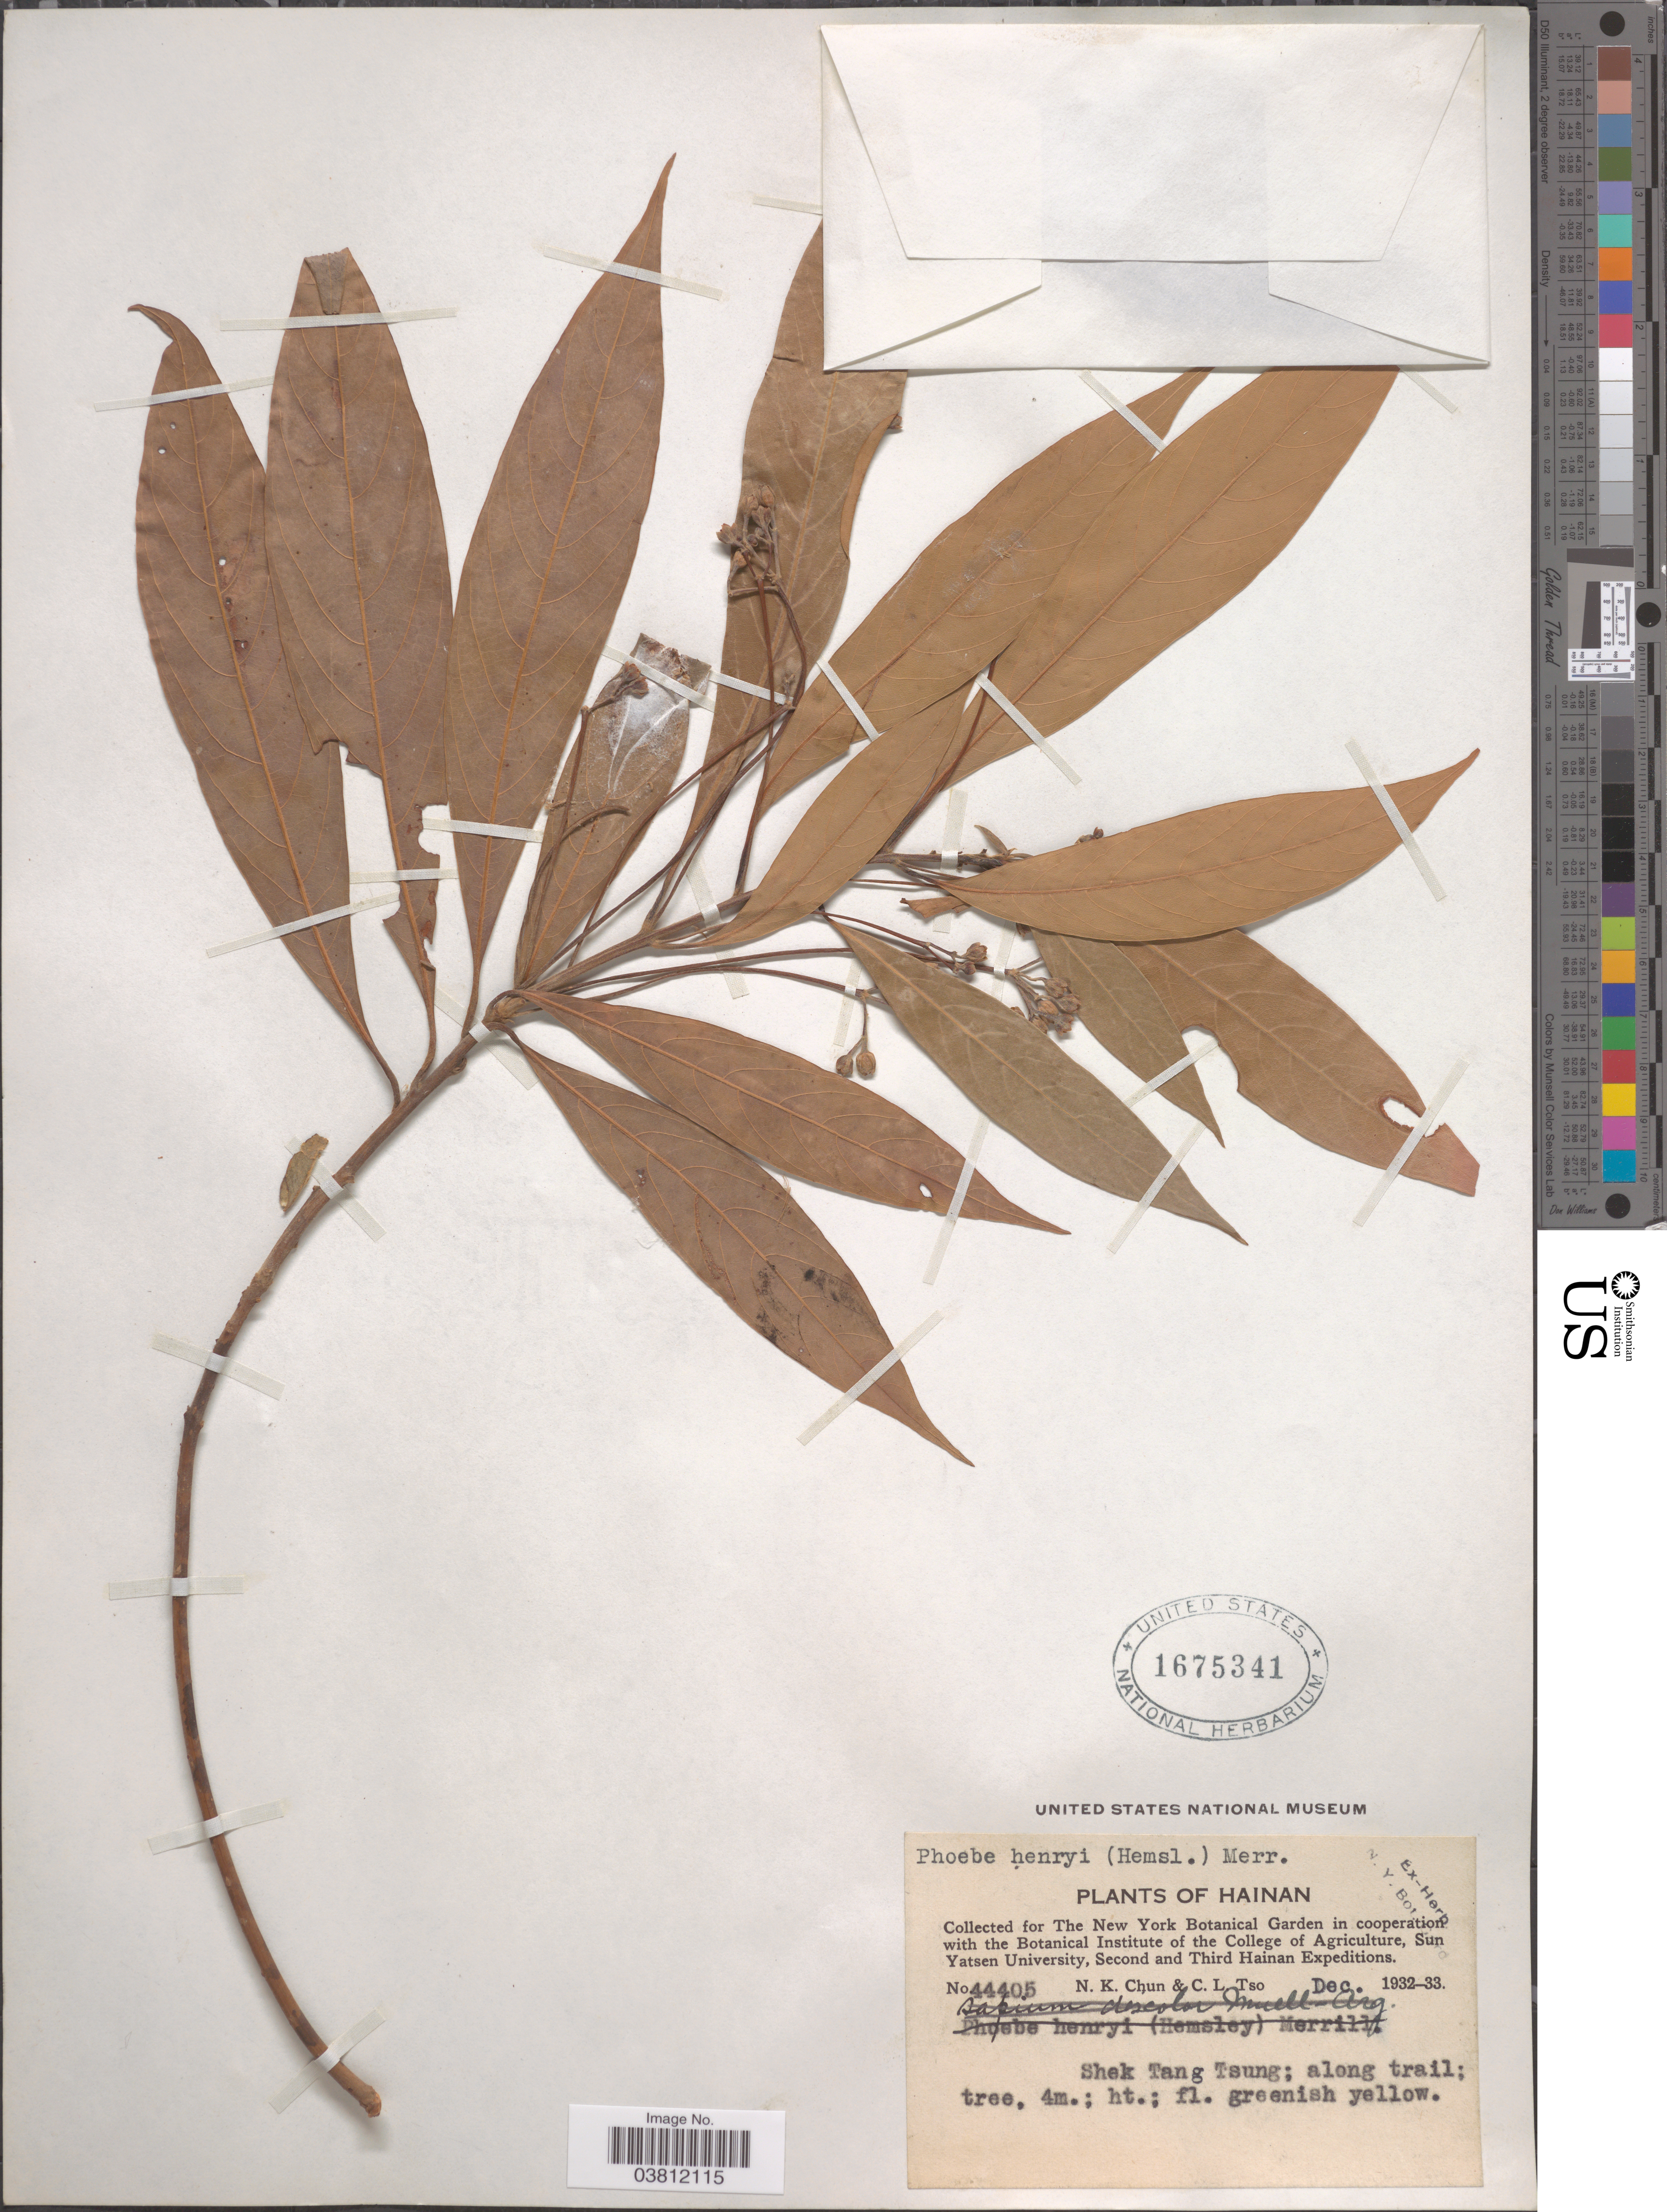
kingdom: Plantae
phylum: Tracheophyta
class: Magnoliopsida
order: Laurales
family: Lauraceae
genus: Phoebe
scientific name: Phoebe henryi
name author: (Hemsl.) Merr.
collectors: N. K. Chun & C. Tso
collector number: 44405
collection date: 1932-12/1933-12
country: China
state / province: Hainan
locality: Shek Tang Tsung.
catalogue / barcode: US 1675341